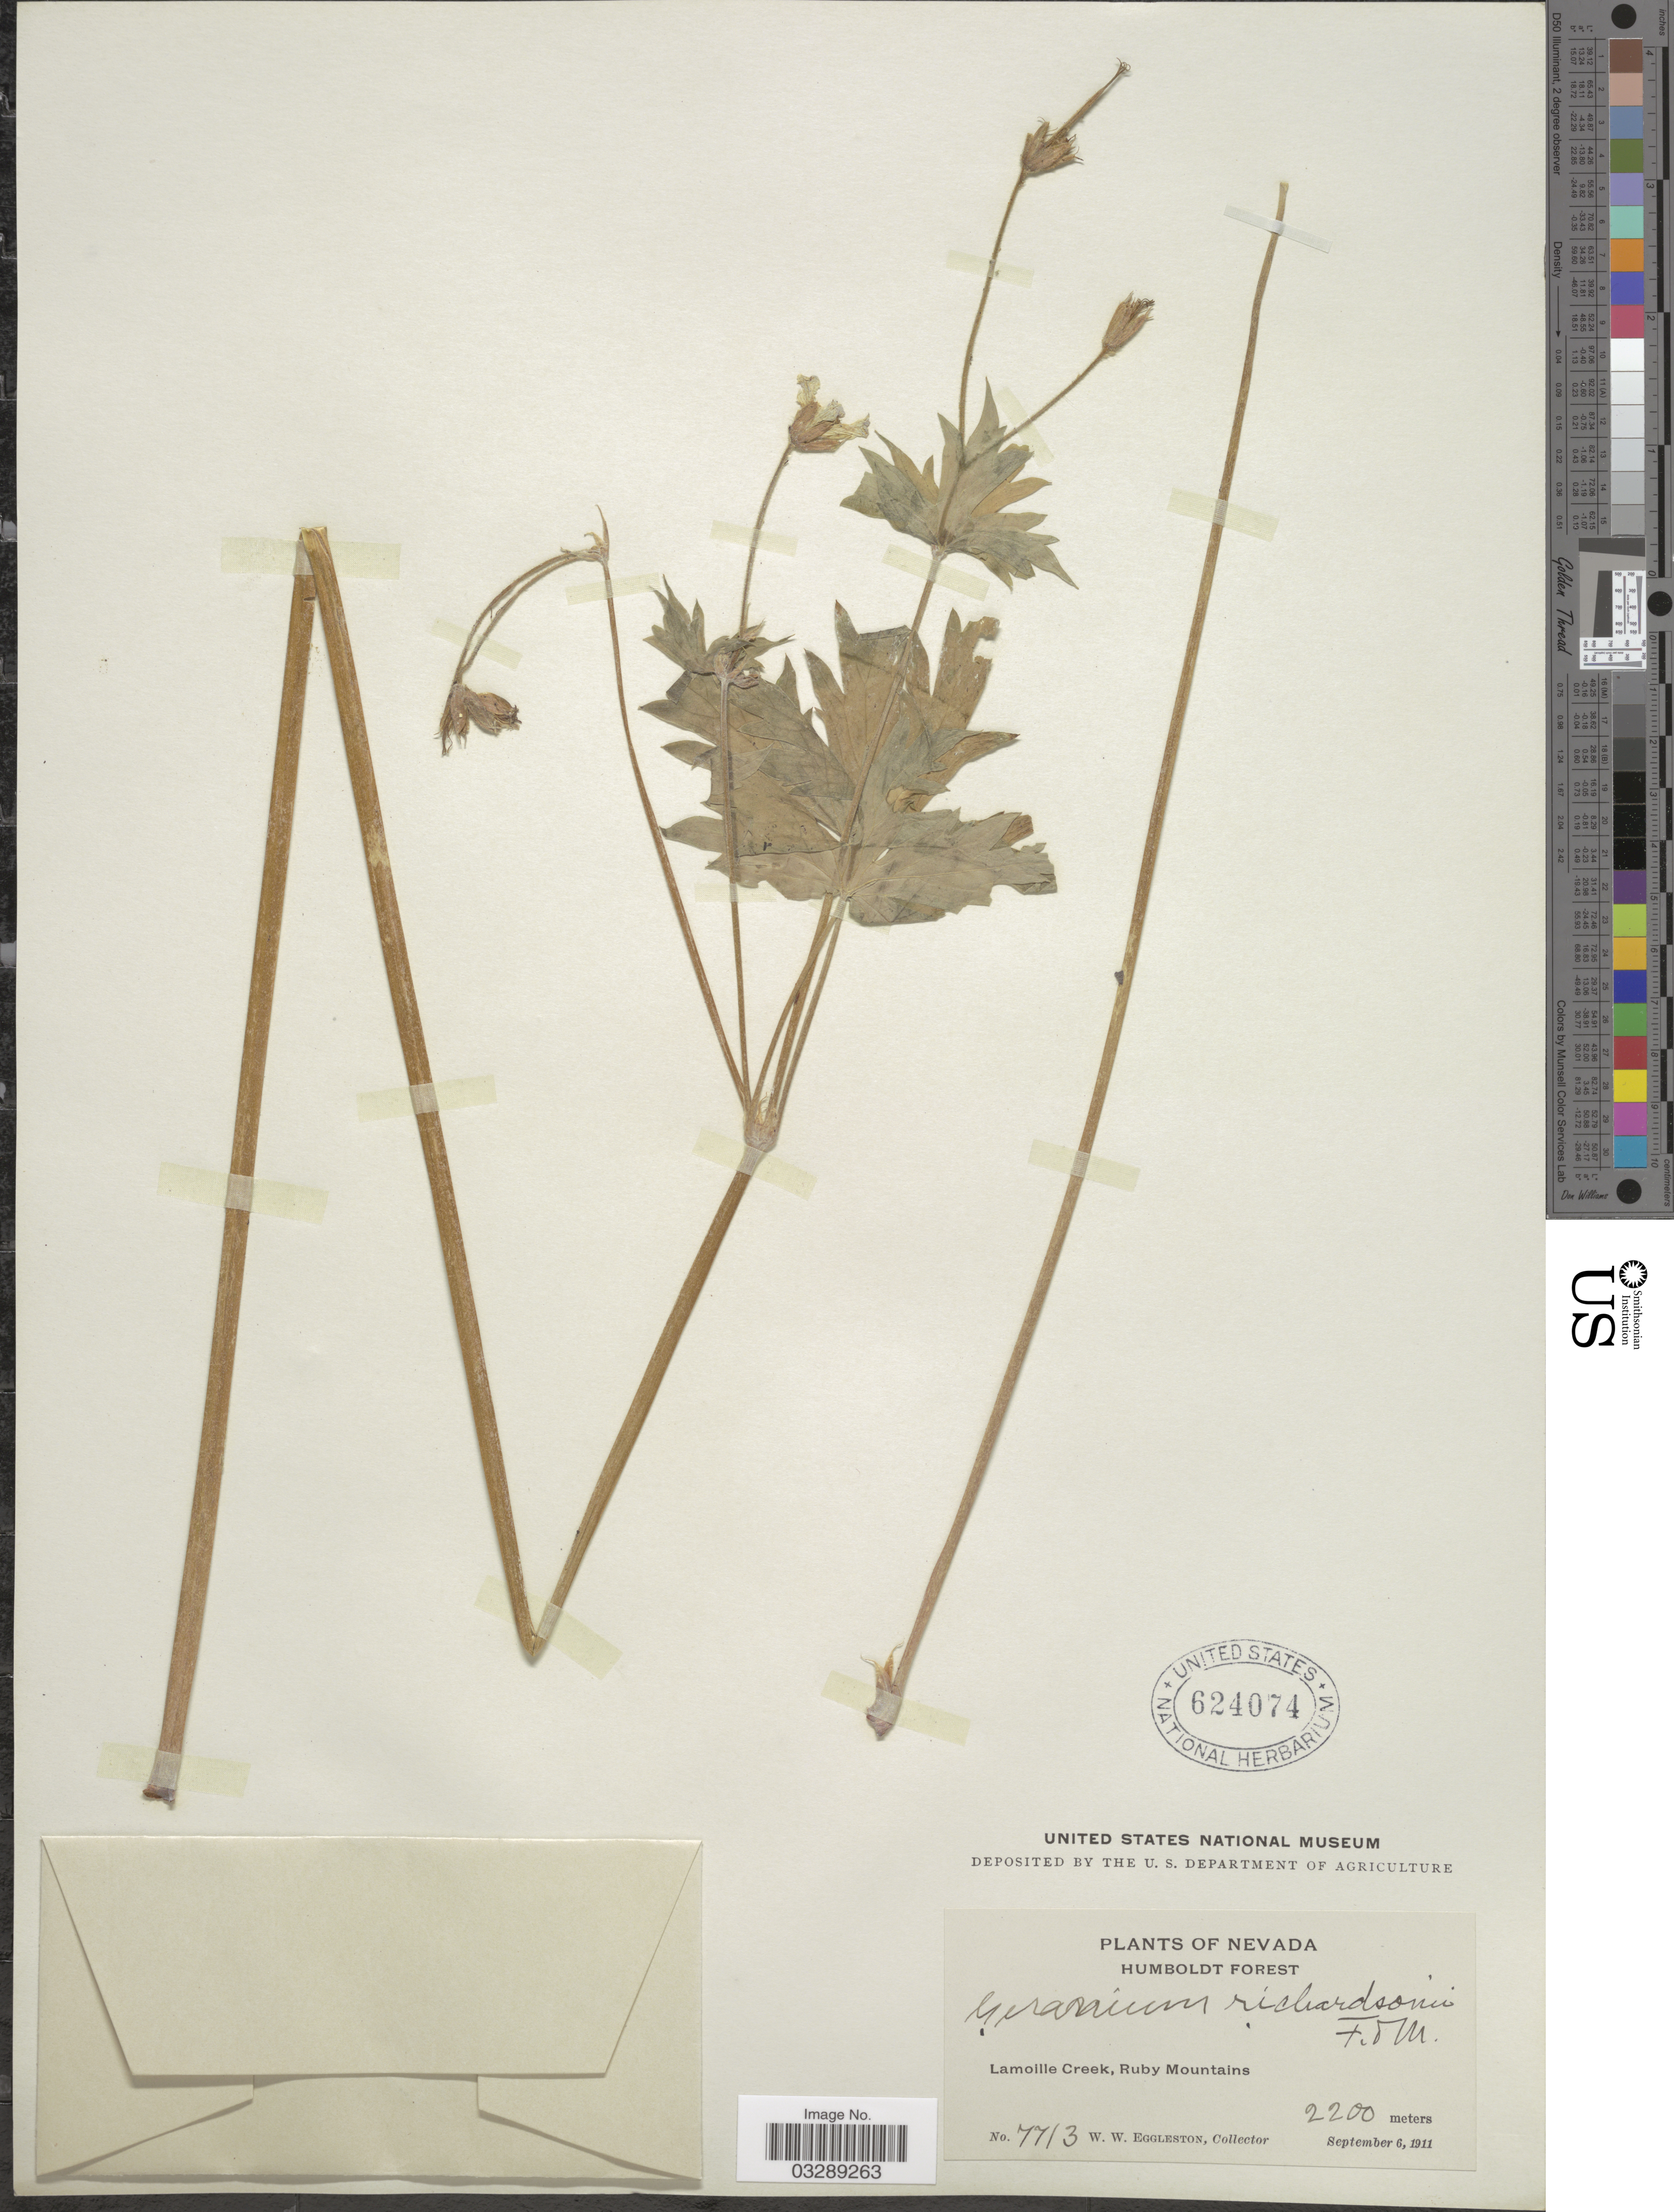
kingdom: Plantae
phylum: Tracheophyta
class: Magnoliopsida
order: Geraniales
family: Geraniaceae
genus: Geranium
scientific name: Geranium richardsonii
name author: Fisch. & Trautv.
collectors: W. W. Eggleston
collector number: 7713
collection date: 1911-09-06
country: United States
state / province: Nevada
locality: Humboldt Forest, Lamoille Creek, Ruby Mountains.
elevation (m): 2200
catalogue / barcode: US 624074